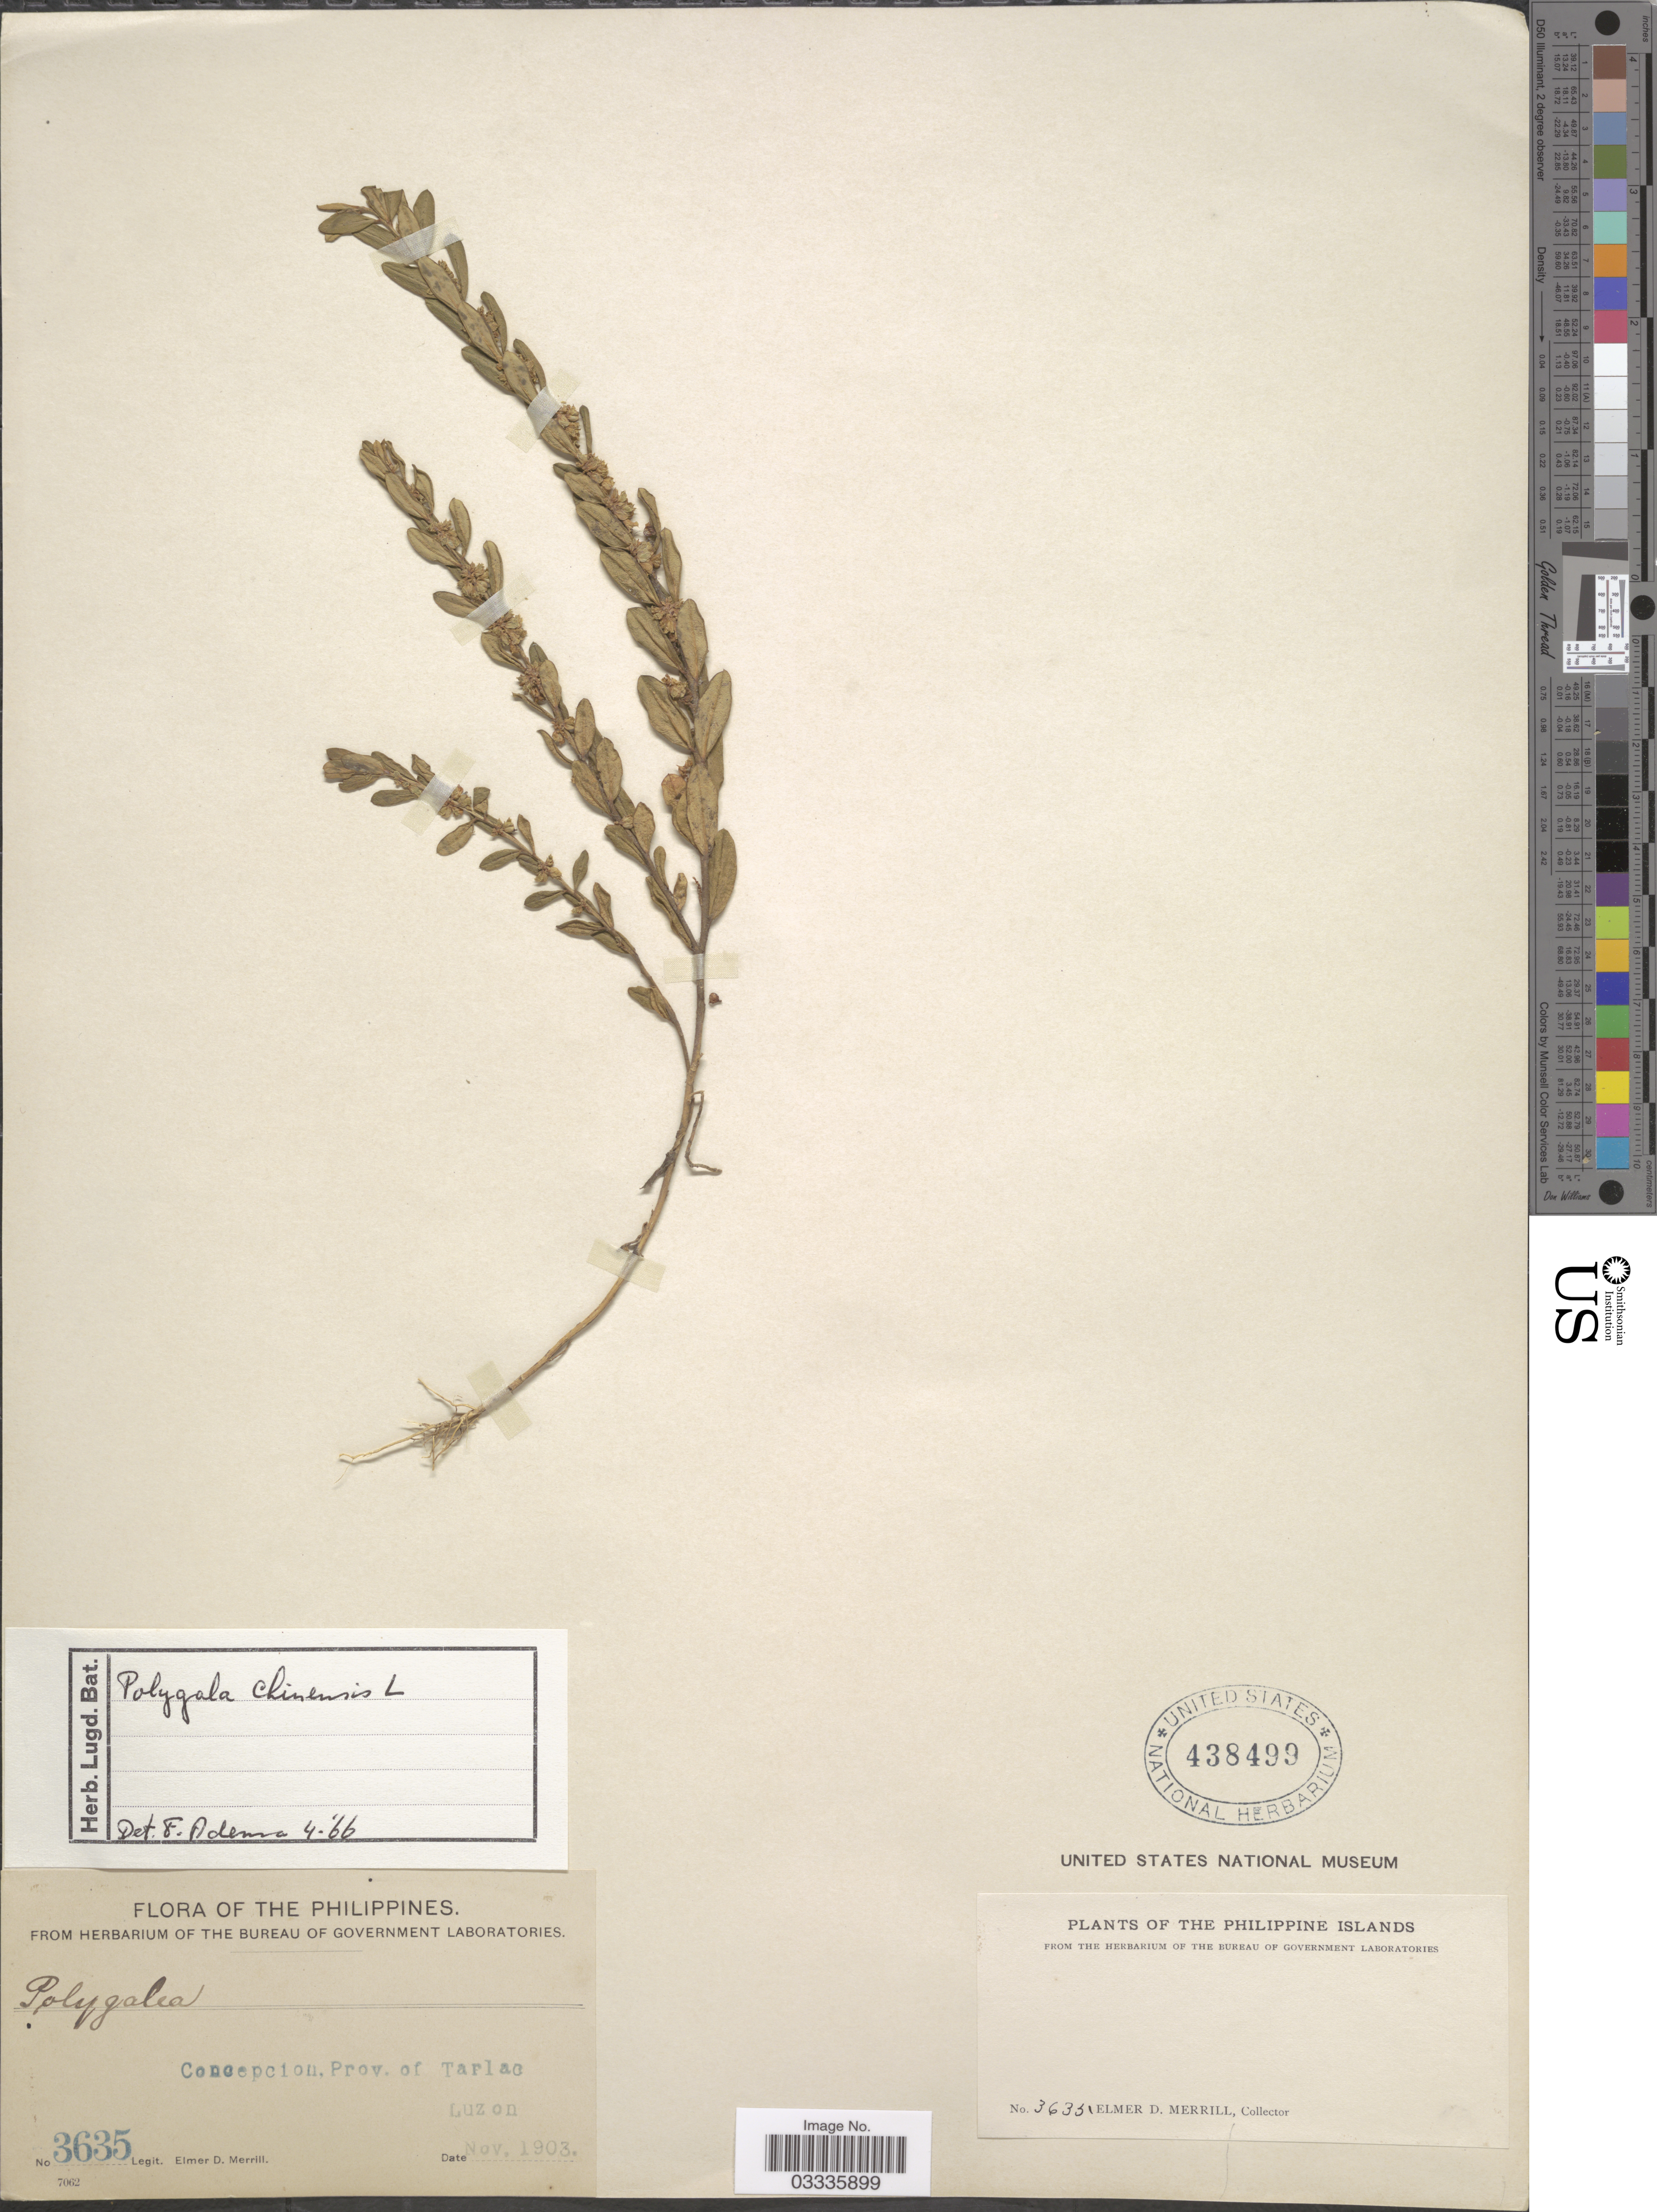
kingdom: Plantae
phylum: Tracheophyta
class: Magnoliopsida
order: Fabales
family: Polygalaceae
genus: Polygala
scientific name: Polygala chinensis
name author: L.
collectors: E. D. Merrill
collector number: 3635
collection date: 1903-11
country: Philippines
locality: Concepcion, Prov. of Tarlac. Luzon.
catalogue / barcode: US 438499